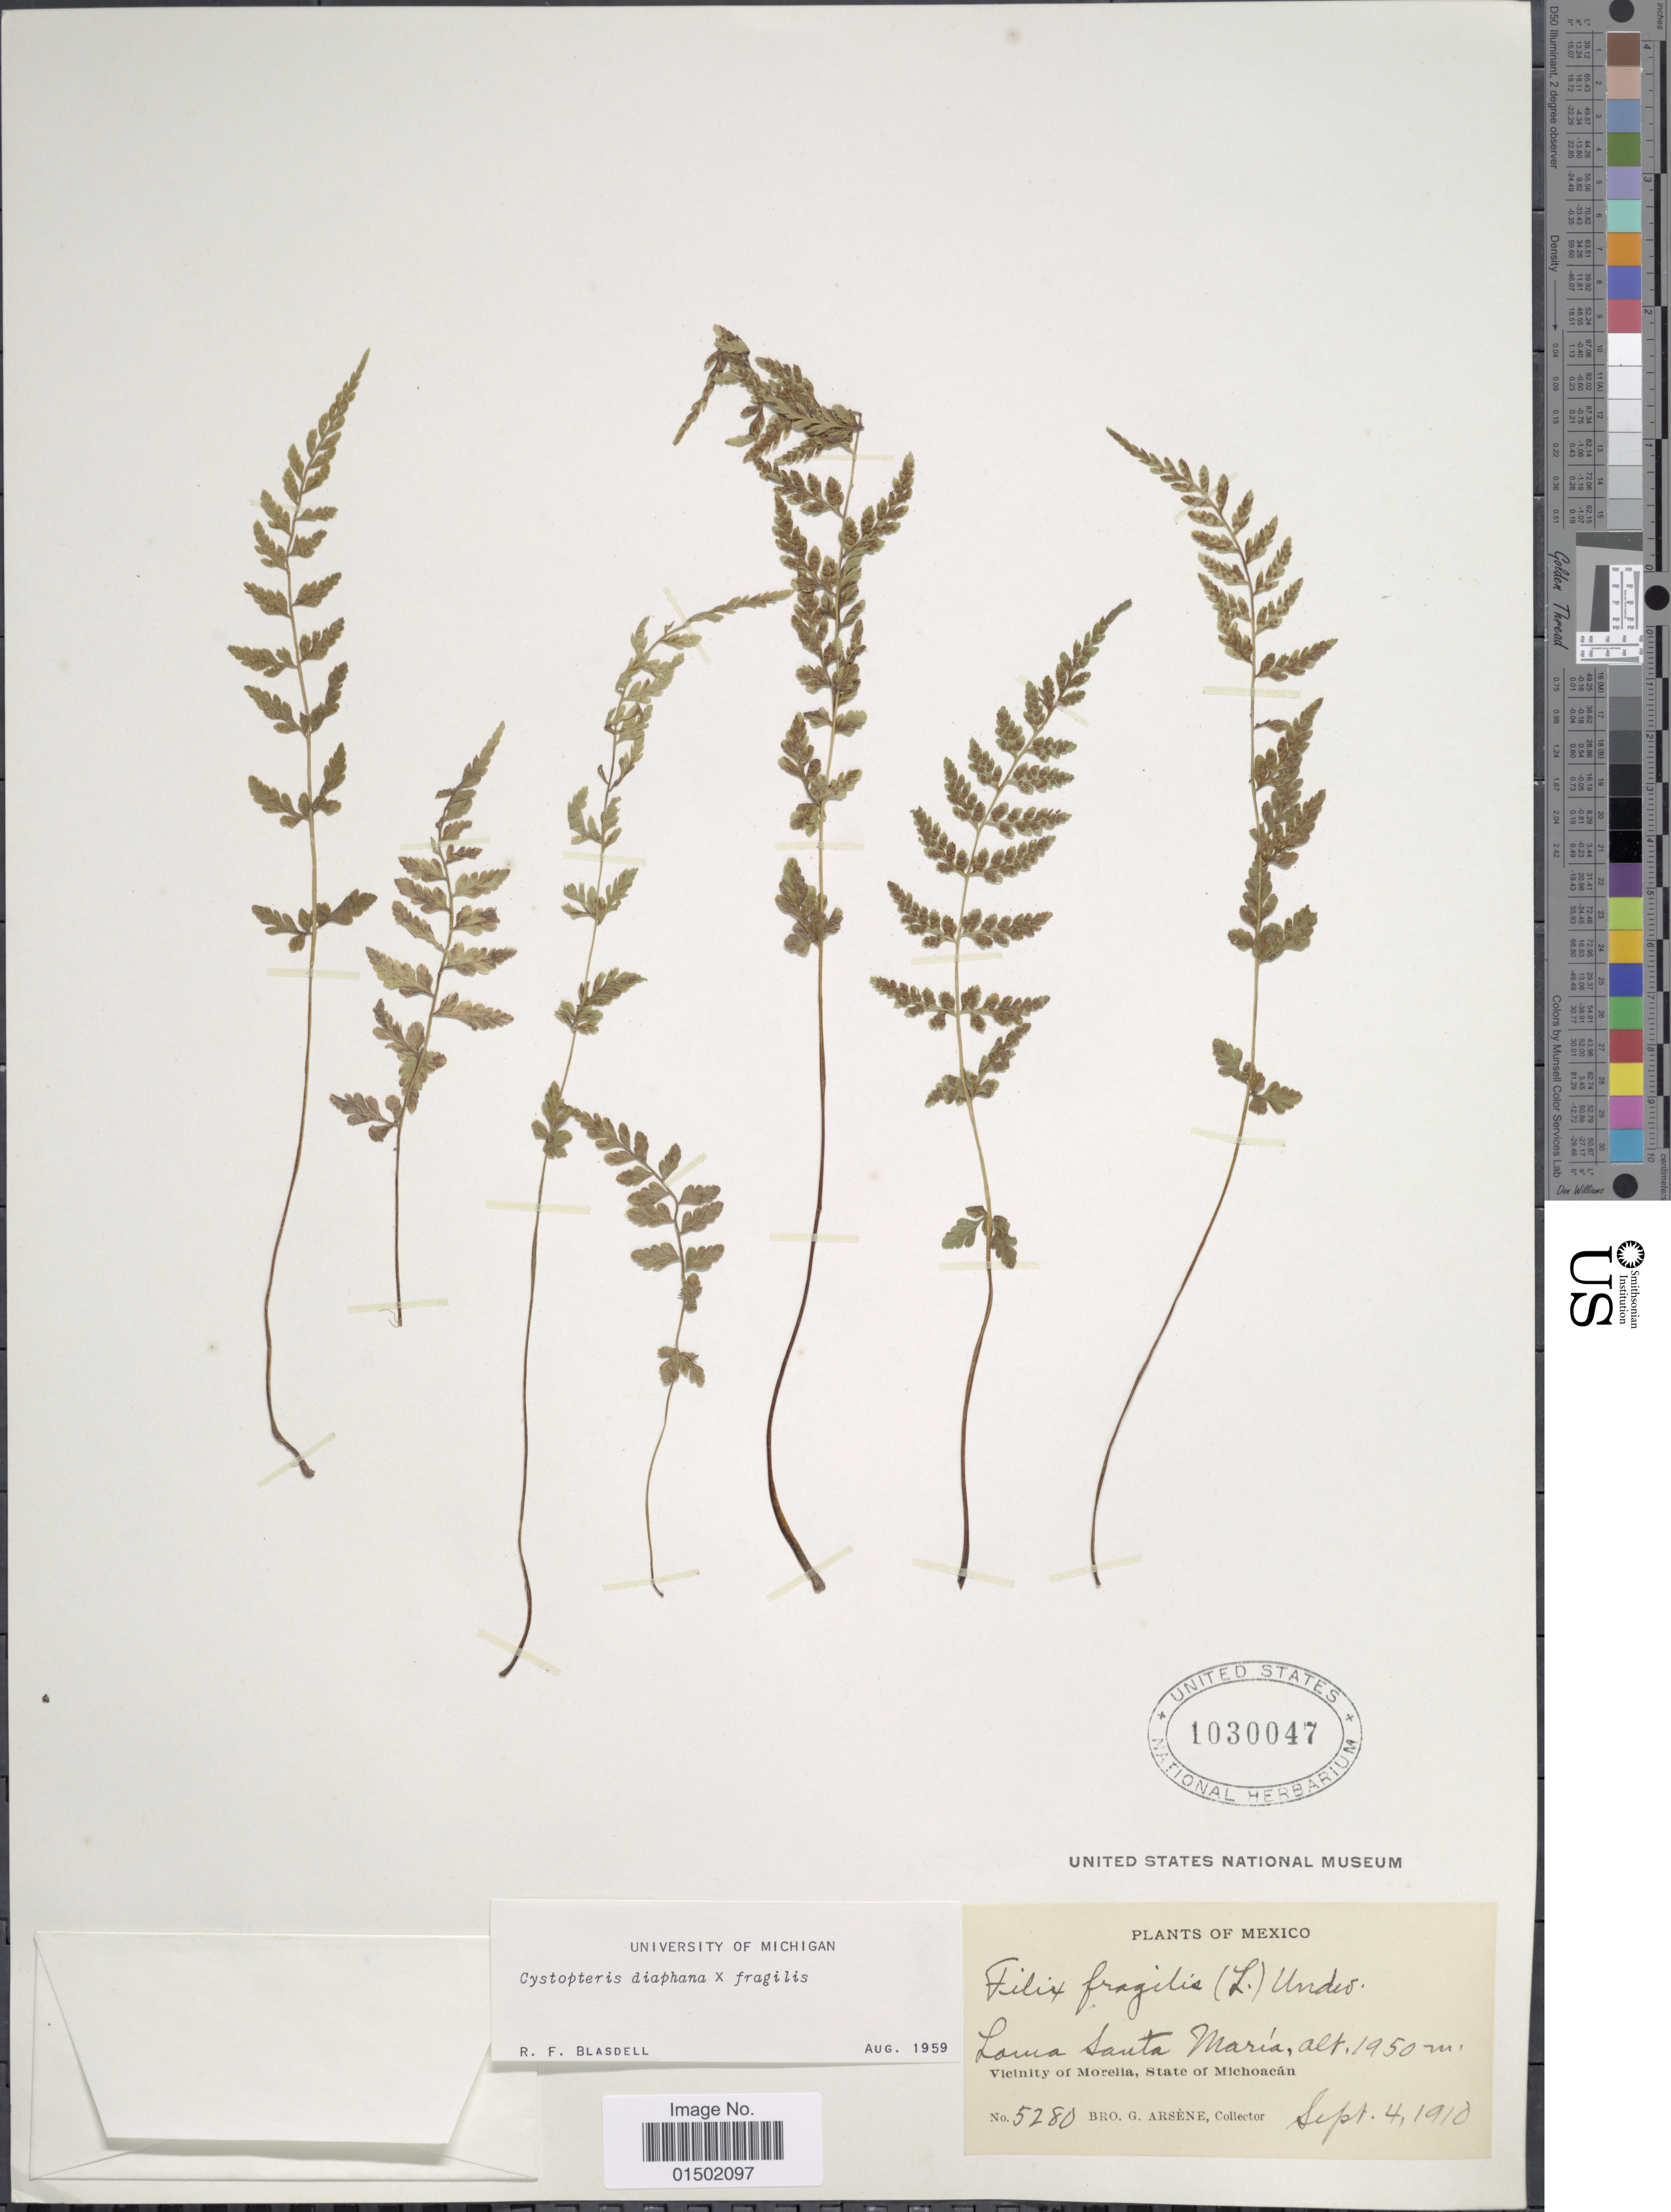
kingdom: Plantae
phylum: Tracheophyta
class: Polypodiopsida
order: Polypodiales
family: Cystopteridaceae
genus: Cystopteris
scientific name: Cystopteris diaphana x C. fragilis (L.) Bernh.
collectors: Bro. G. Arsène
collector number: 5280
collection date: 1910-09-04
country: Mexico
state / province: Michoacán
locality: Loma Santa Maria. Vicinity of Morelia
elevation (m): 1950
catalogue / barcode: US 1030047